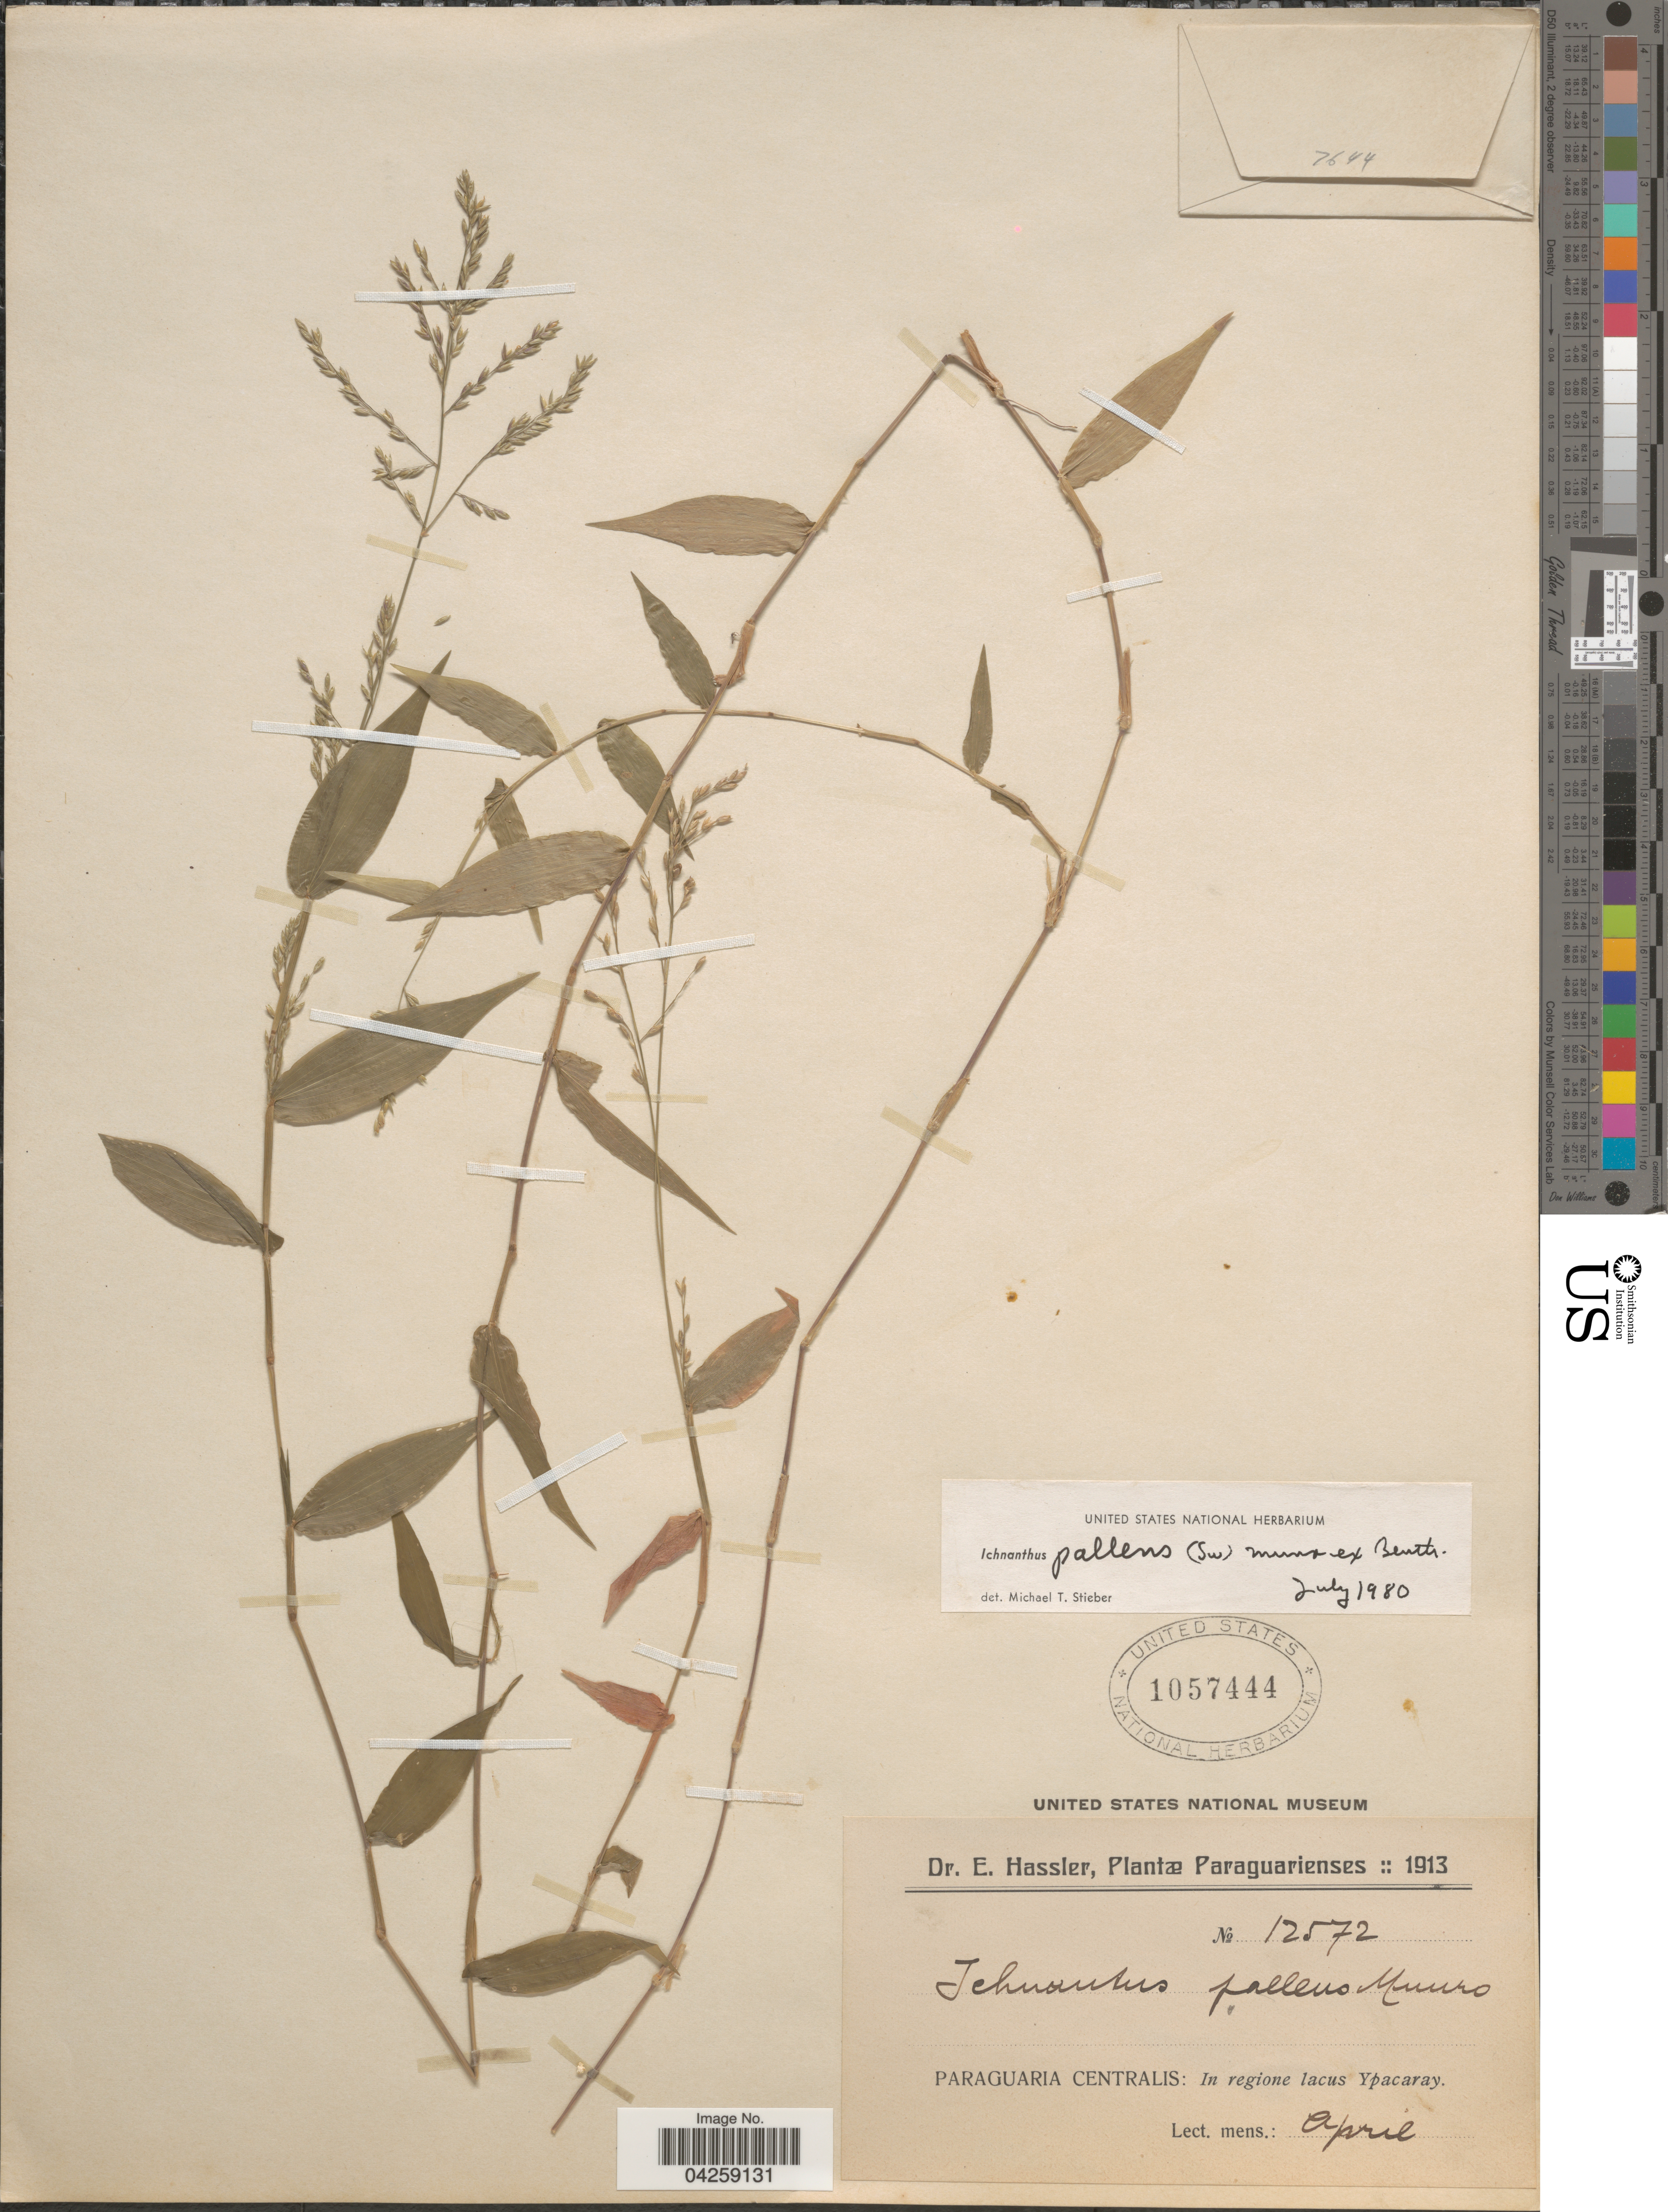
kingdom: Plantae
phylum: Tracheophyta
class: Liliopsida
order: Poales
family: Poaceae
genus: Ichnanthus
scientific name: Ichnanthus pallens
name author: (Sw.) Munro ex Benth.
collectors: E. Hassler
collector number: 12572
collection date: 1913-04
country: Paraguay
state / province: Paraguari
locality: Paraguaria Centralis: In regione lacus Ypacaray.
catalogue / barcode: US 1057444